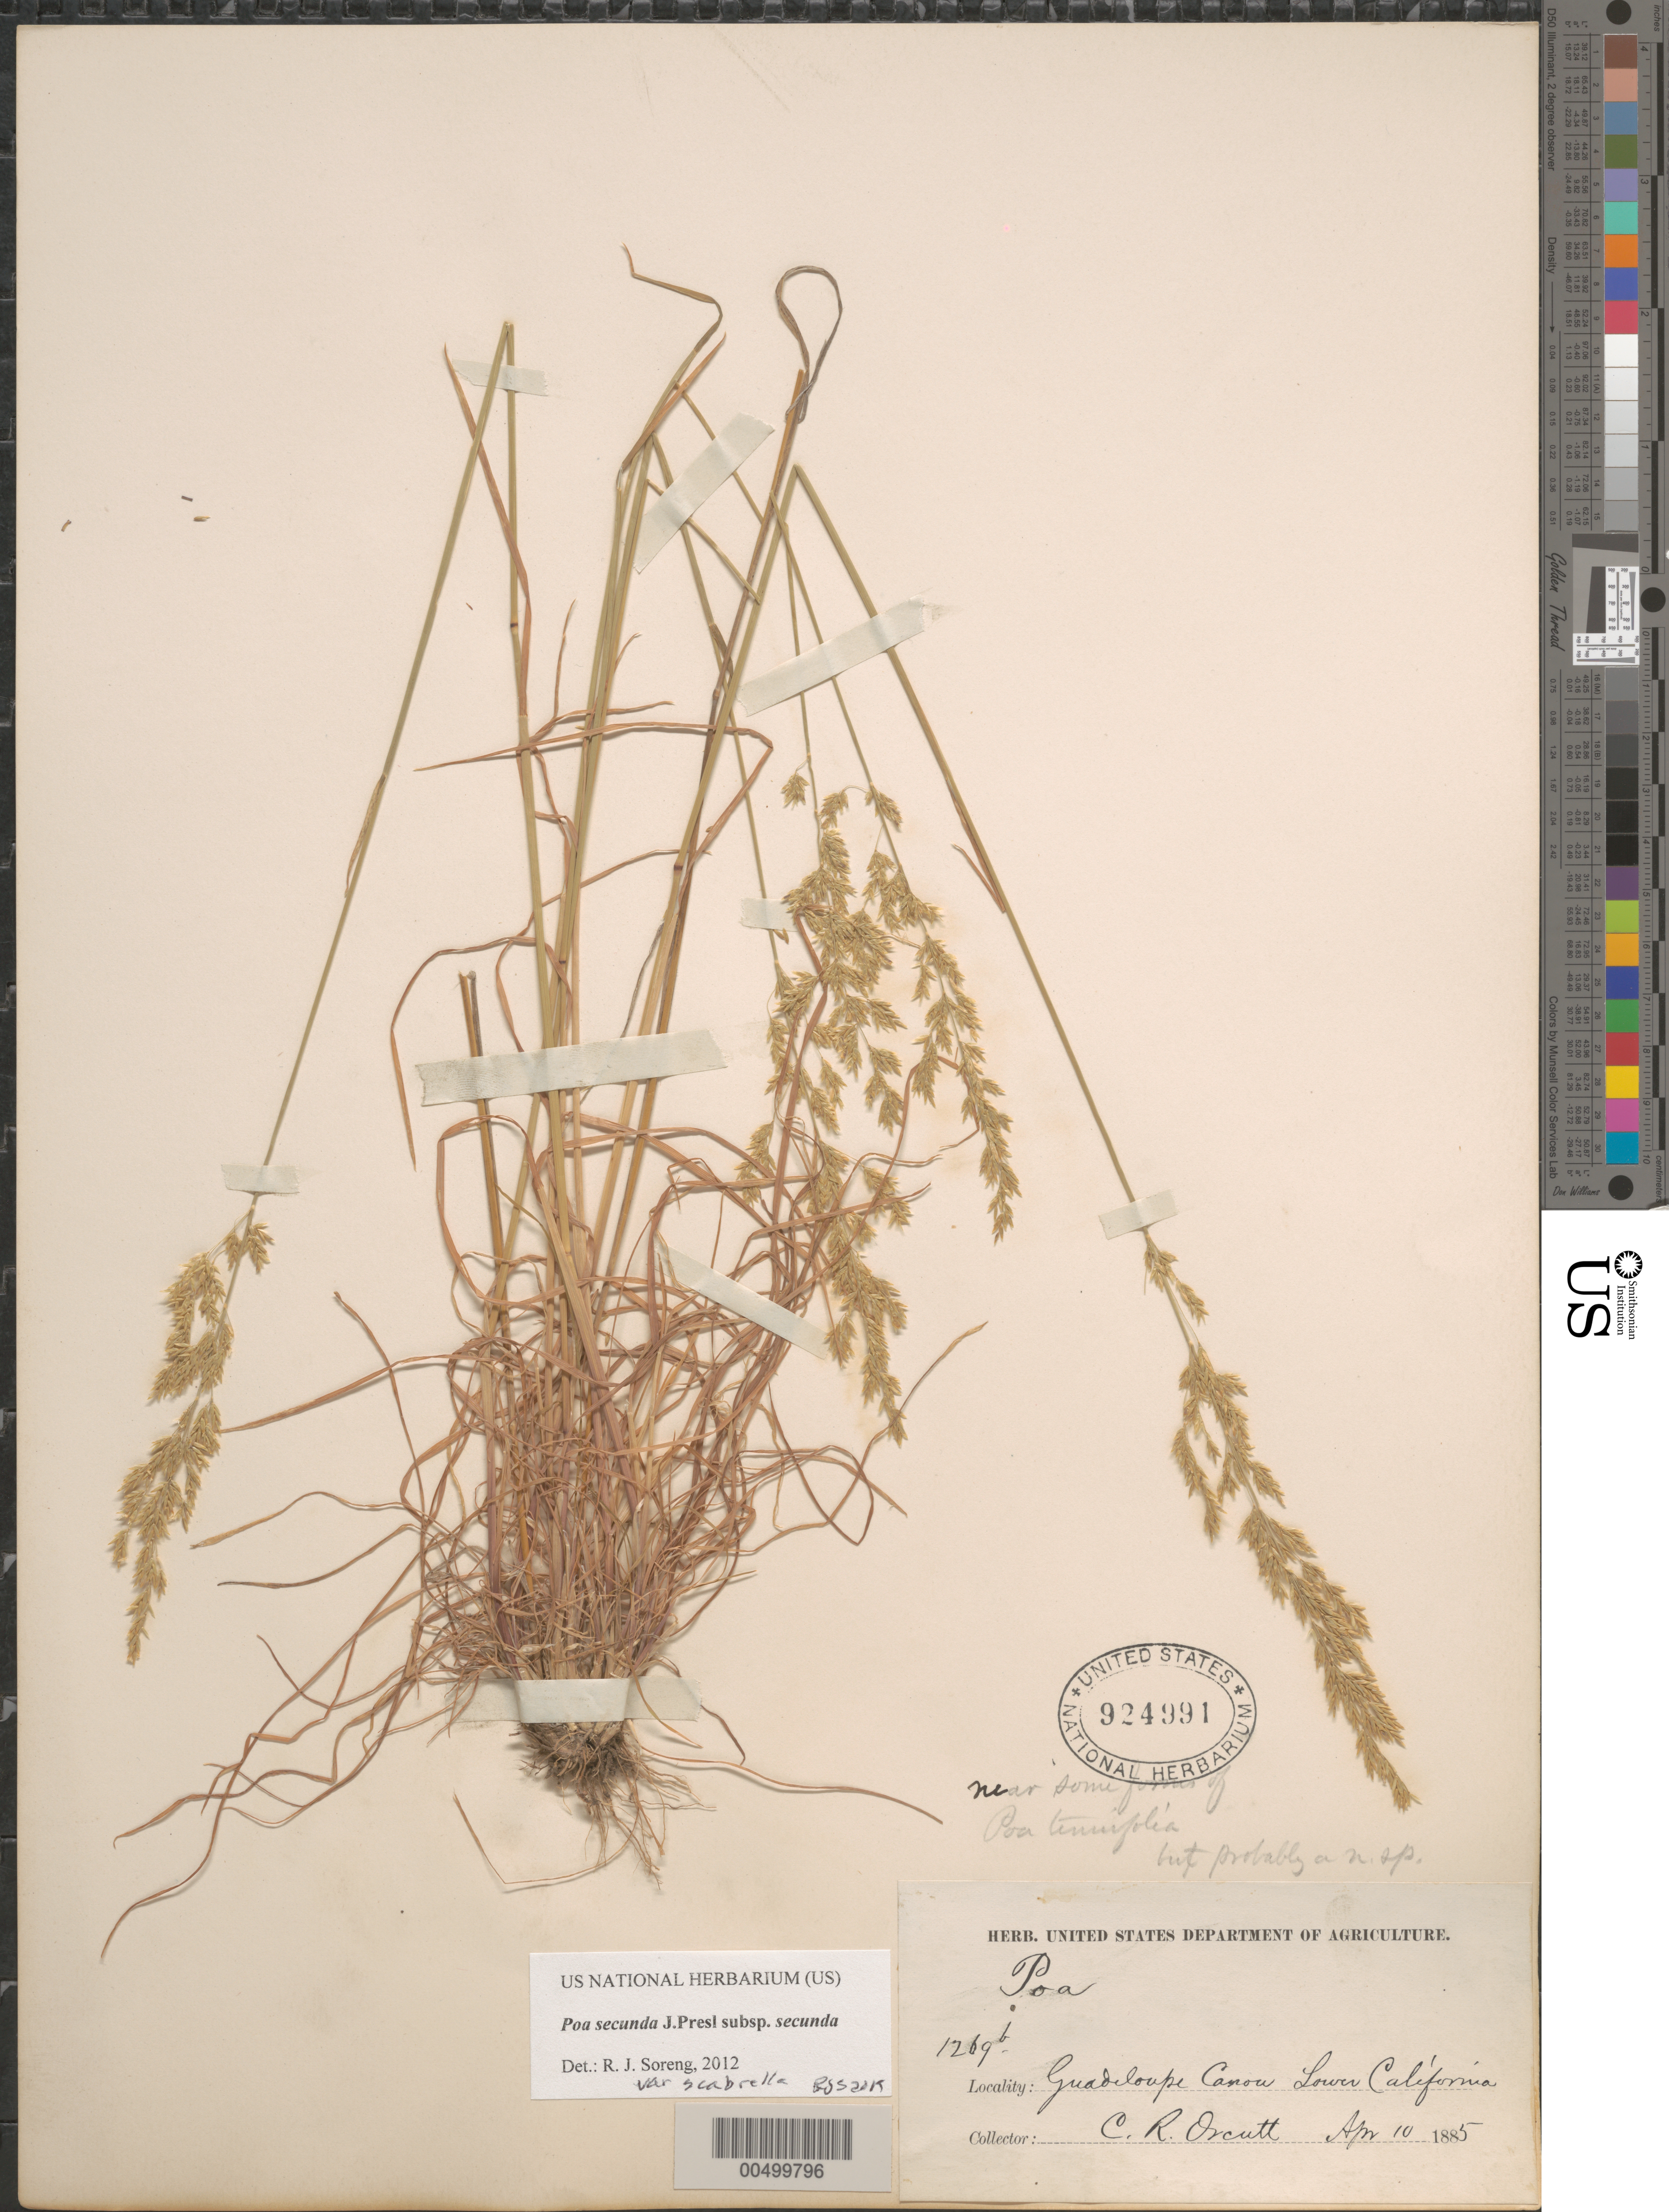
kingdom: Plantae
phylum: Tracheophyta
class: Liliopsida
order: Poales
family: Poaceae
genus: Poa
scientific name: Poa secunda subsp. secunda var. scabrella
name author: (Thurb.) Soreng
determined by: Soreng, Robert J., Research Associate (BOT), Smithsonian Institution - National Museum of Natural History (UNITED STATES)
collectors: C. R. Orcutt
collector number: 1269b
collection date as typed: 10 Apr 1885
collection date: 1885-04-10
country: Mexico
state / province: Baja California Norte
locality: Guadaloupe Canon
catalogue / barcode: US 924991